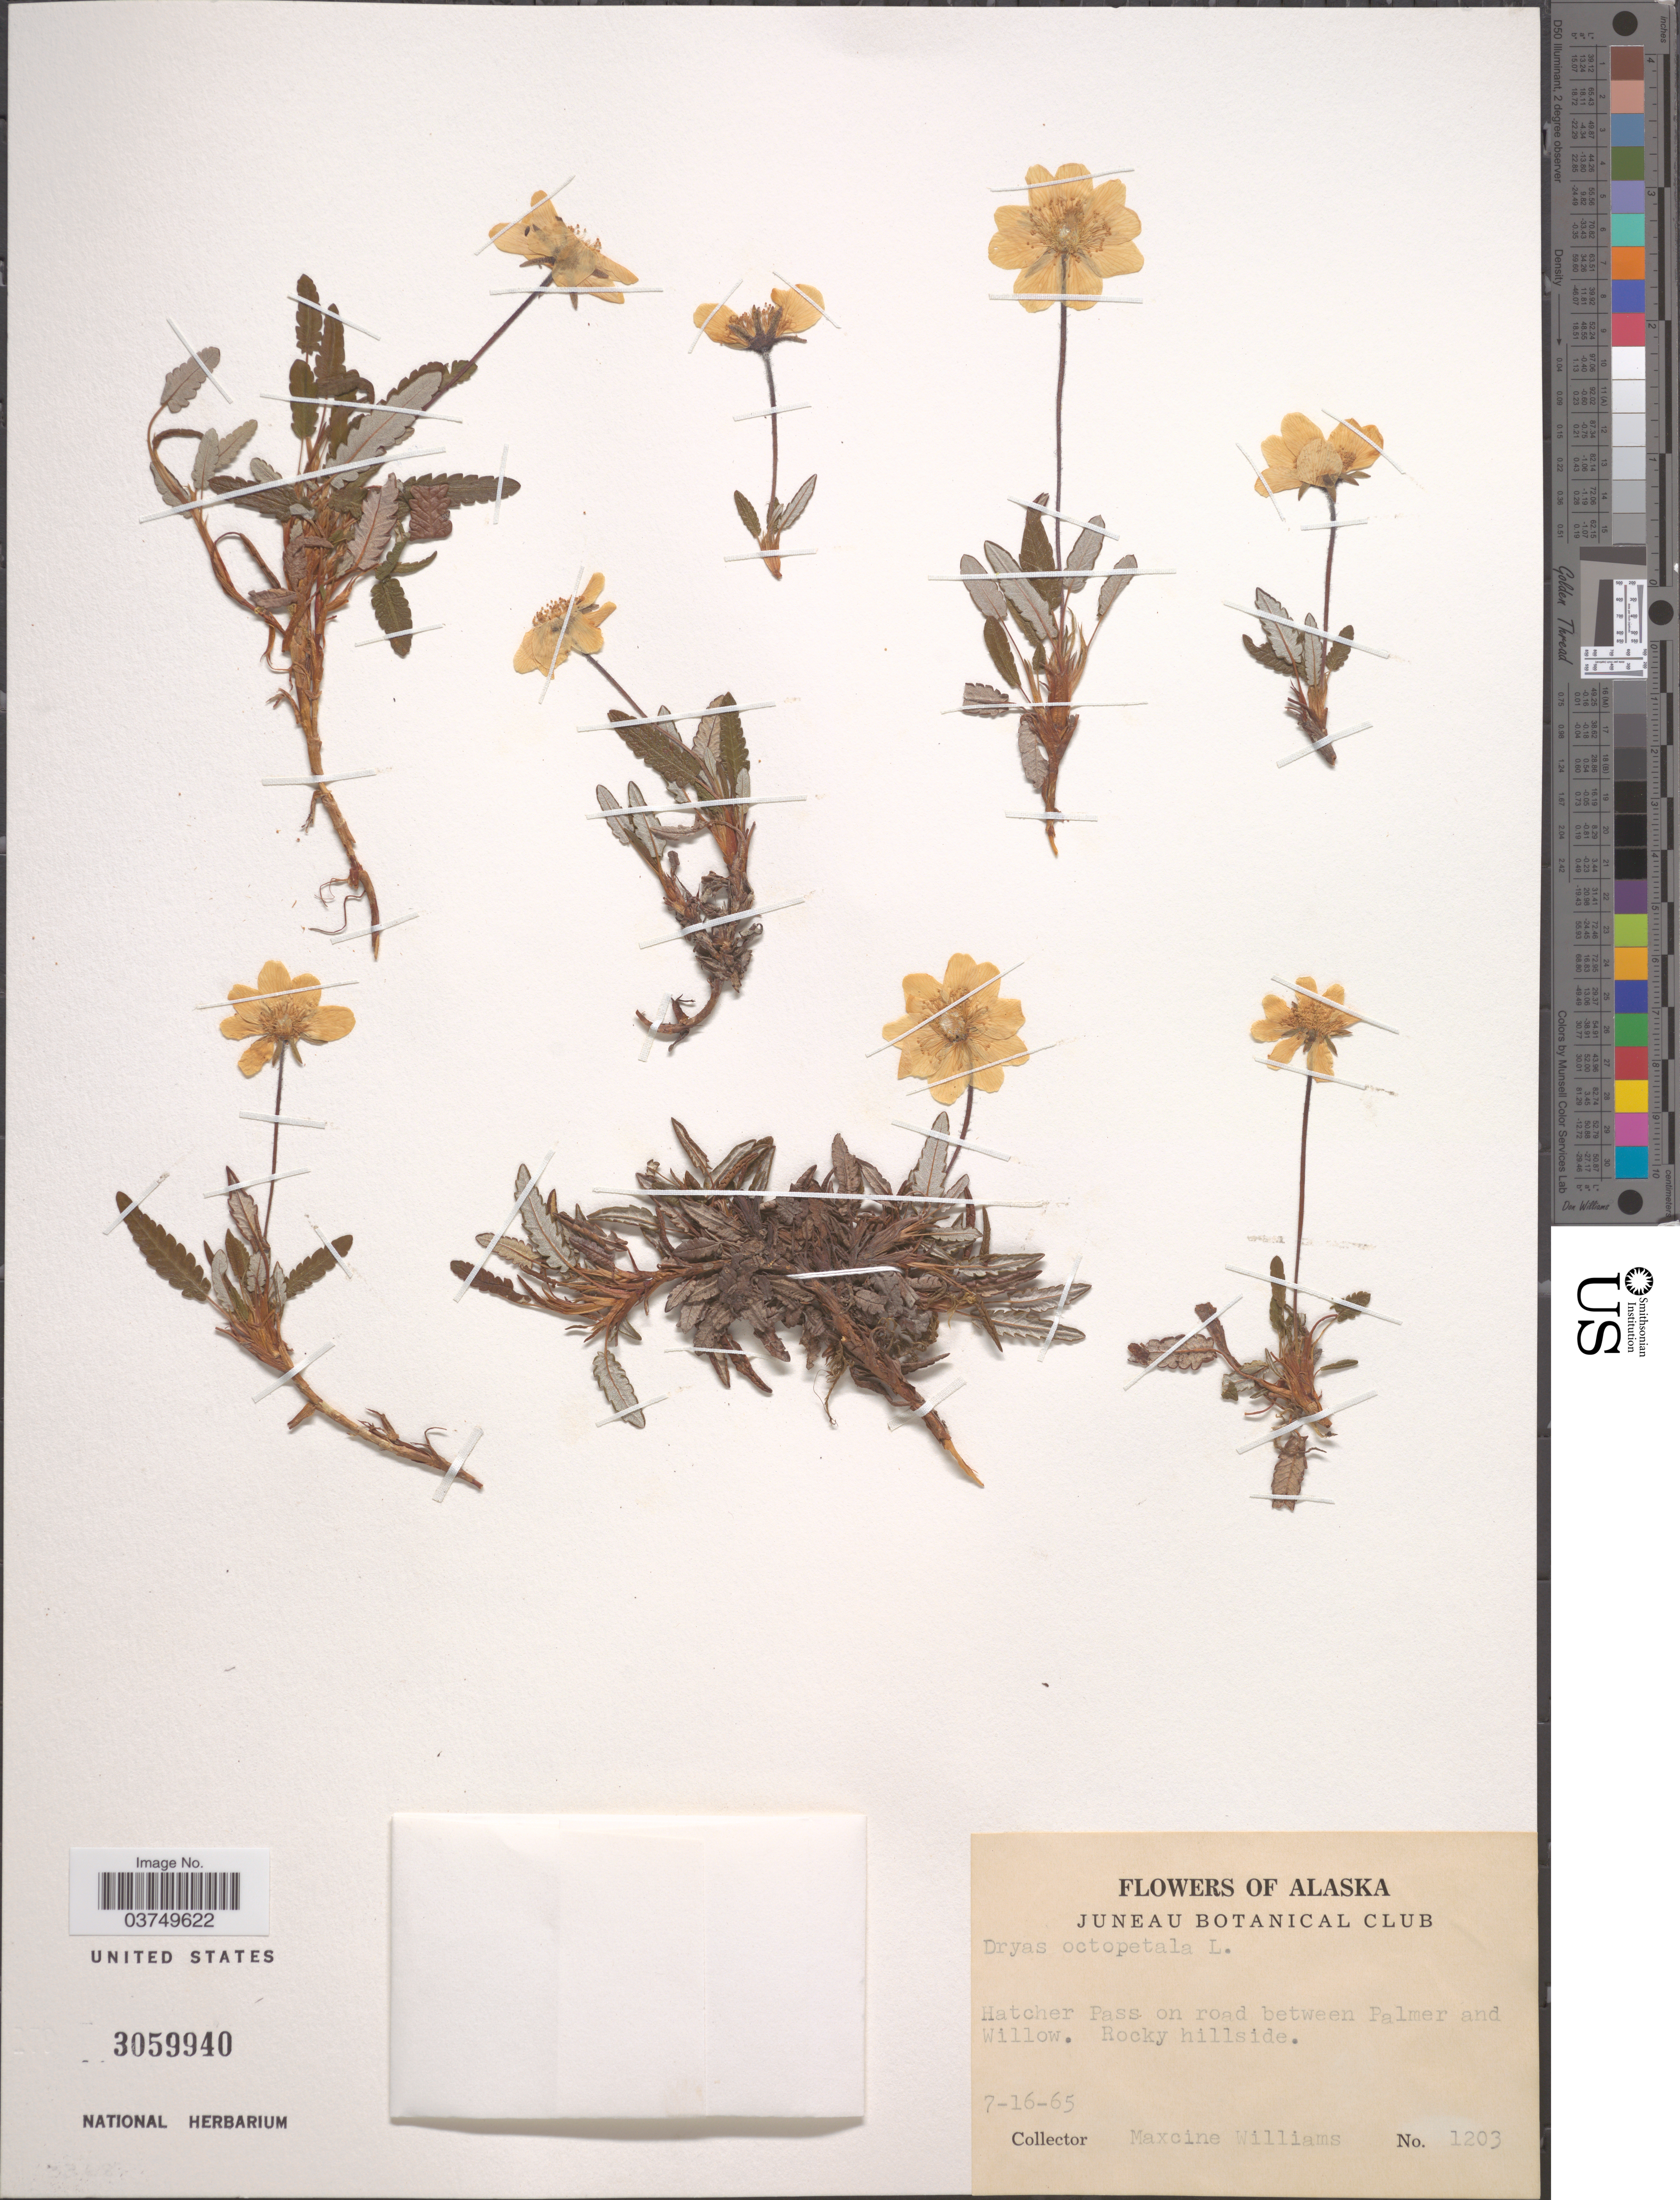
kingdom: Plantae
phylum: Tracheophyta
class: Magnoliopsida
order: Rosales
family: Rosaceae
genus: Dryas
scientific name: Dryas octopetala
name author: L.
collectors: M. Williams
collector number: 1203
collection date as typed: Transcribed d/m/y: 16/7/65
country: United States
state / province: Alaska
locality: Hatcher Pass on road between Palmer and Willow. Rocky hillside.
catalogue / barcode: US 3059940